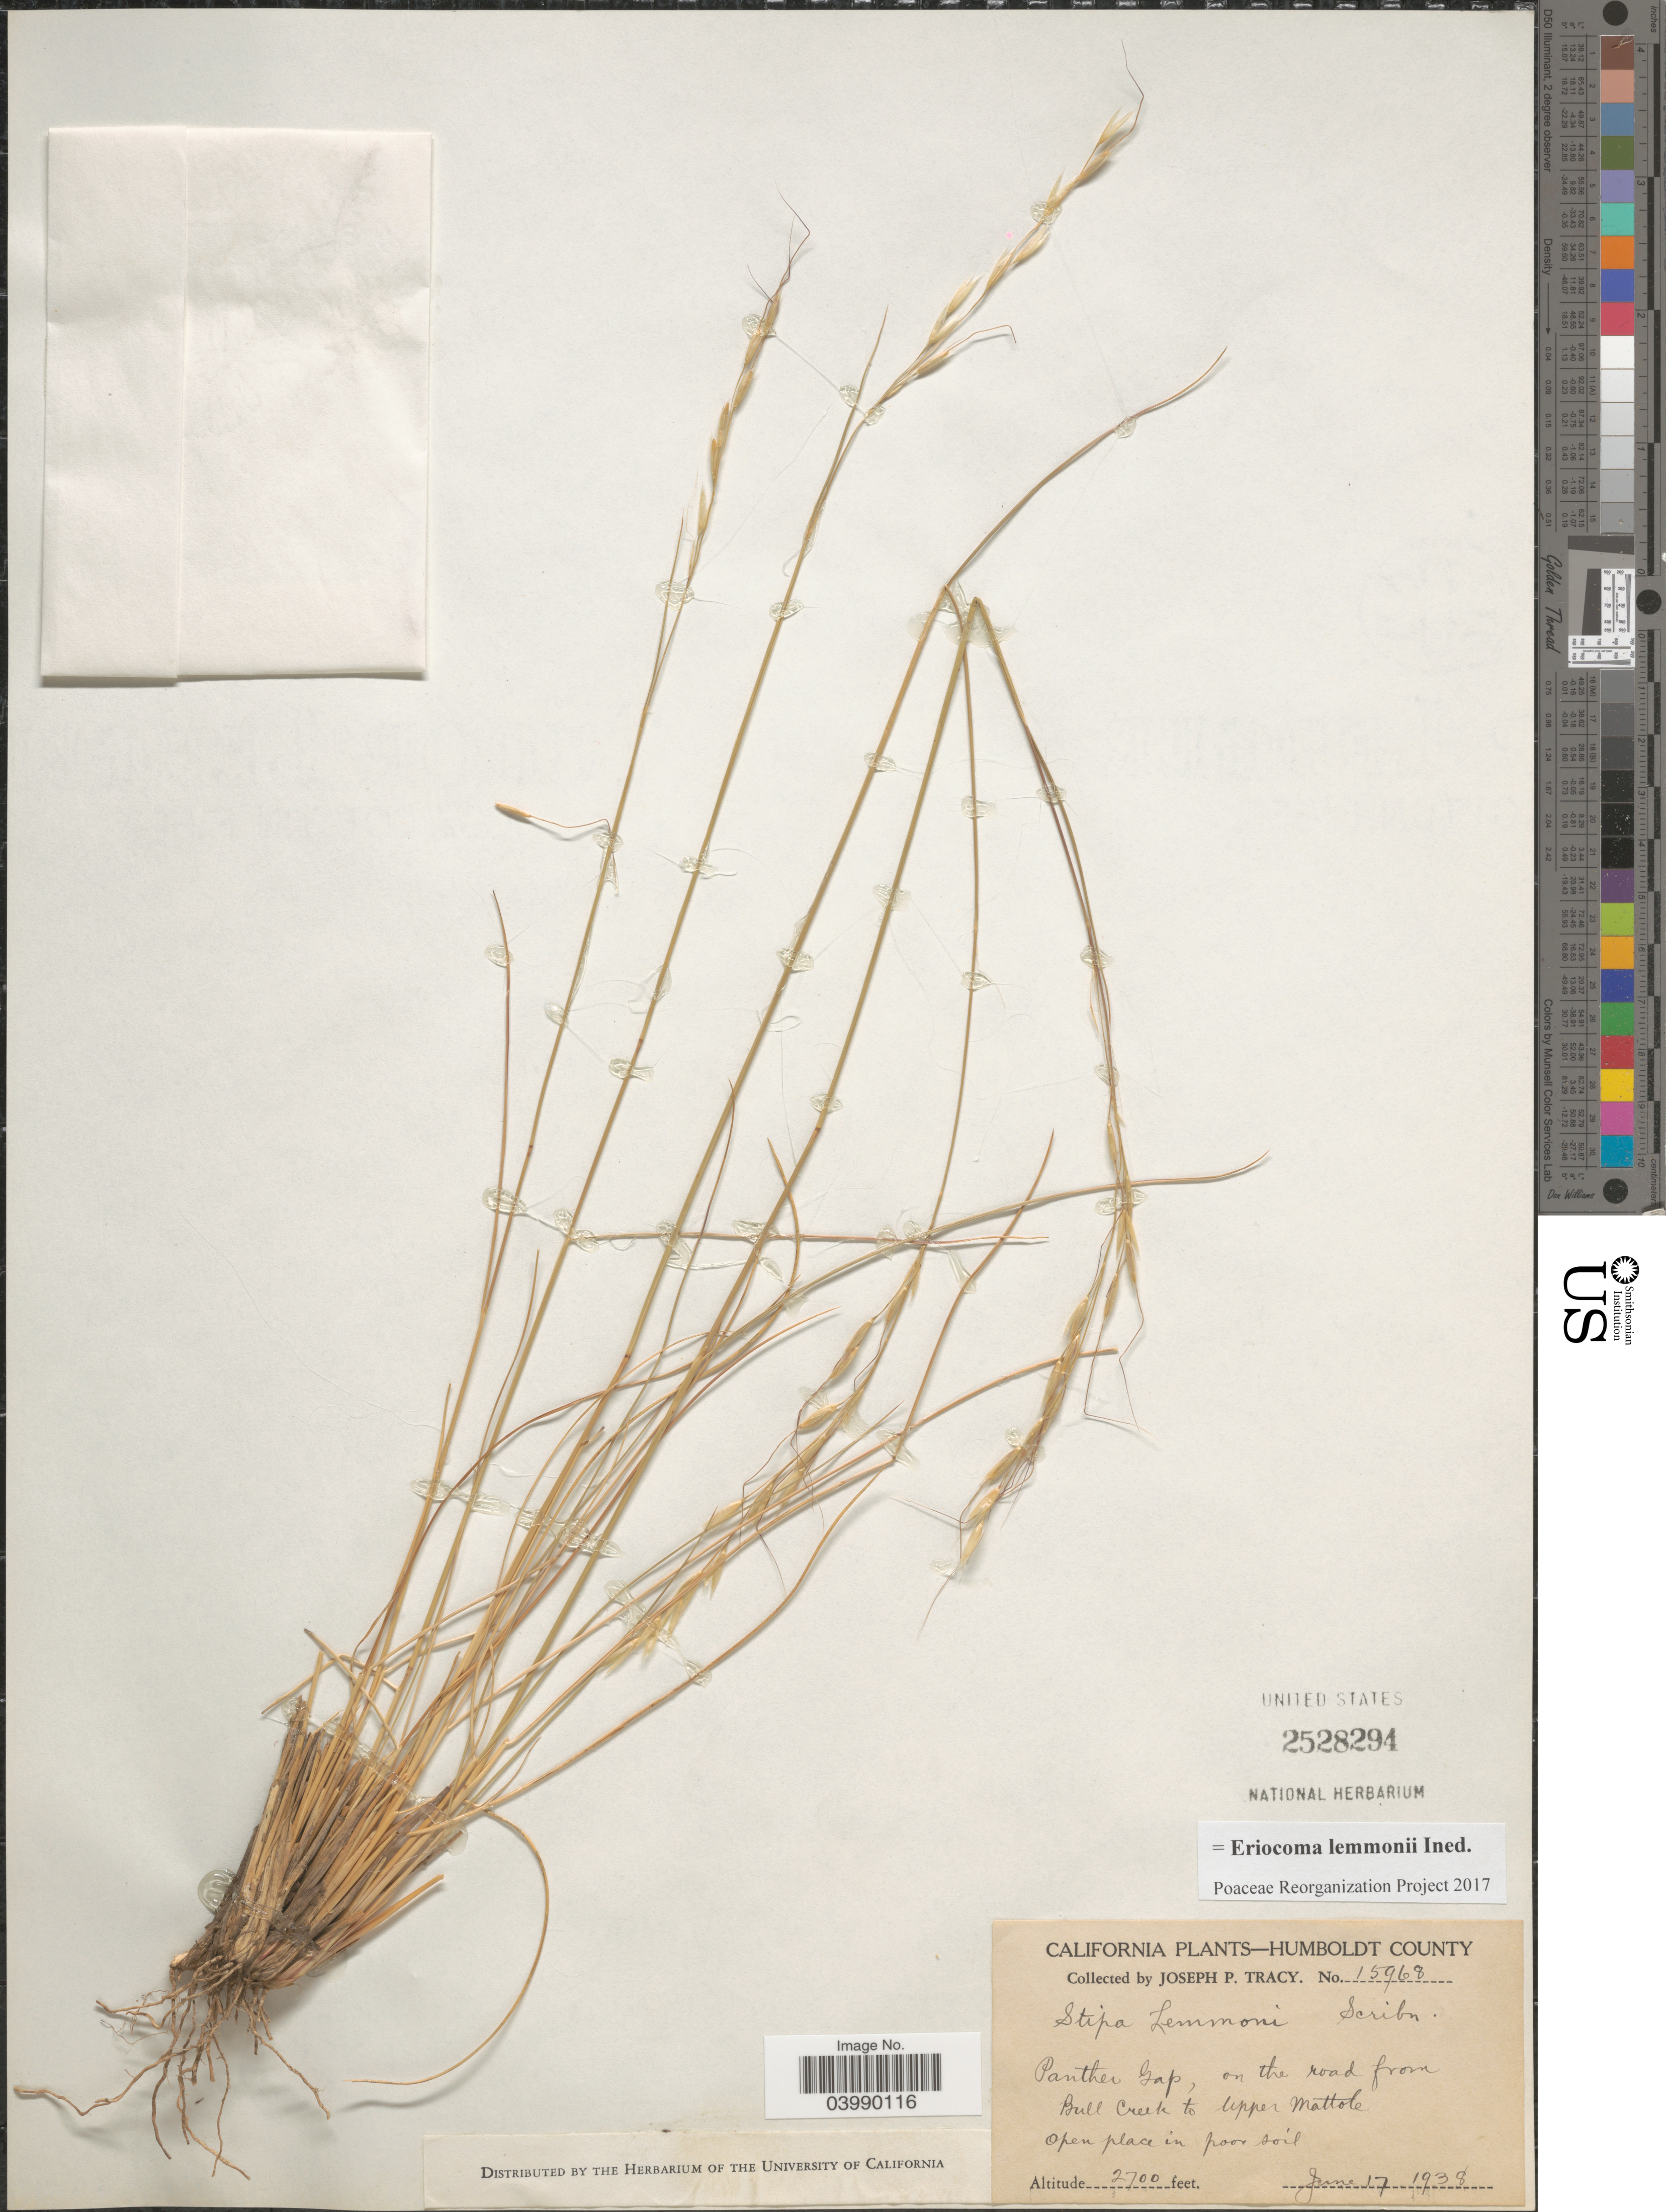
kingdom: Plantae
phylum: Tracheophyta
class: Liliopsida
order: Poales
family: Poaceae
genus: Eriocoma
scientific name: Eriocoma lemmonii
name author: (Vasey) Romasch.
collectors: J. Tracy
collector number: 15968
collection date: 1938-06-17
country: United States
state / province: California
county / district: Humboldt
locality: Humboldt County. Panther Gap, on the road from Bull Creek to Upper Mattole.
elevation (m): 823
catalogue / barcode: US 2528294